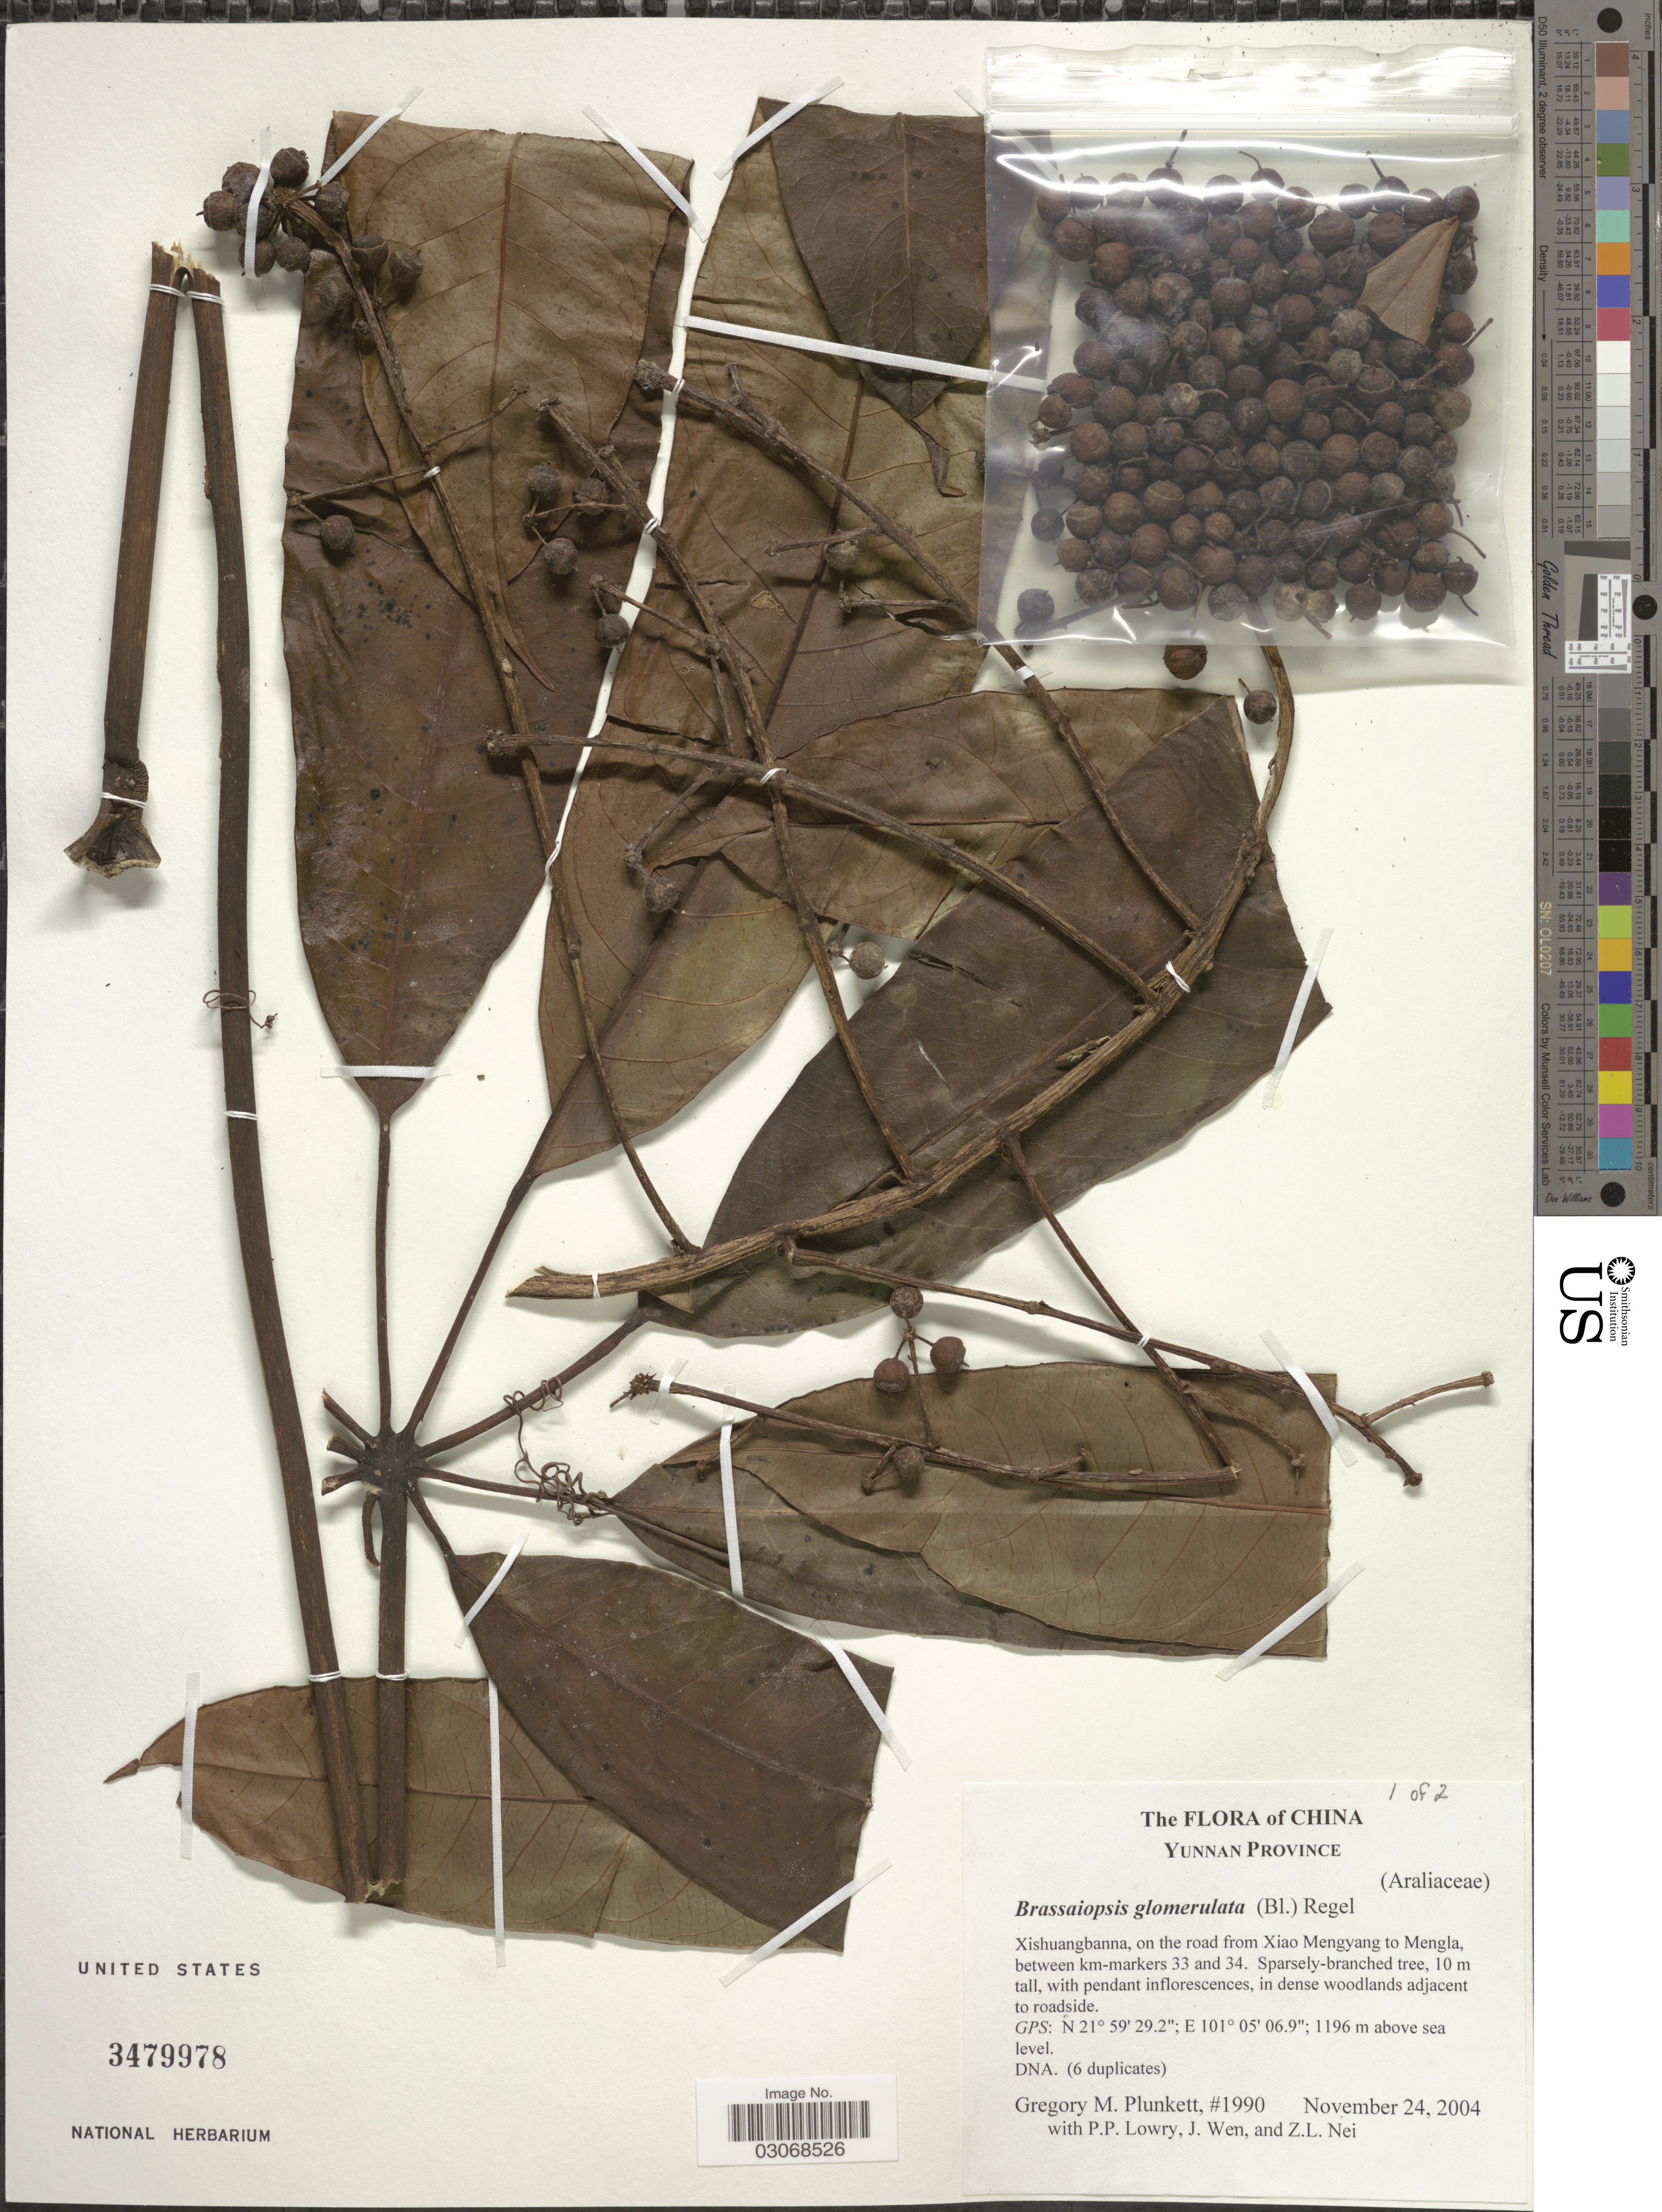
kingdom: Plantae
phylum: Tracheophyta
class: Magnoliopsida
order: Apiales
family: Araliaceae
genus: Brassaiopsis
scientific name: Brassaiopsis glomerulata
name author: (Blume) Regel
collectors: G. M. Plunkett, P. Lowry, J. Wen & Z. Nei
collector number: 1990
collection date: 2004-11-24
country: China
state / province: Yunnan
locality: Xishuangbanna, on the road from Xiao Mengyang to Mengla, between km-markers 33 and 34.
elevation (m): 1196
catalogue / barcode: US 3479978